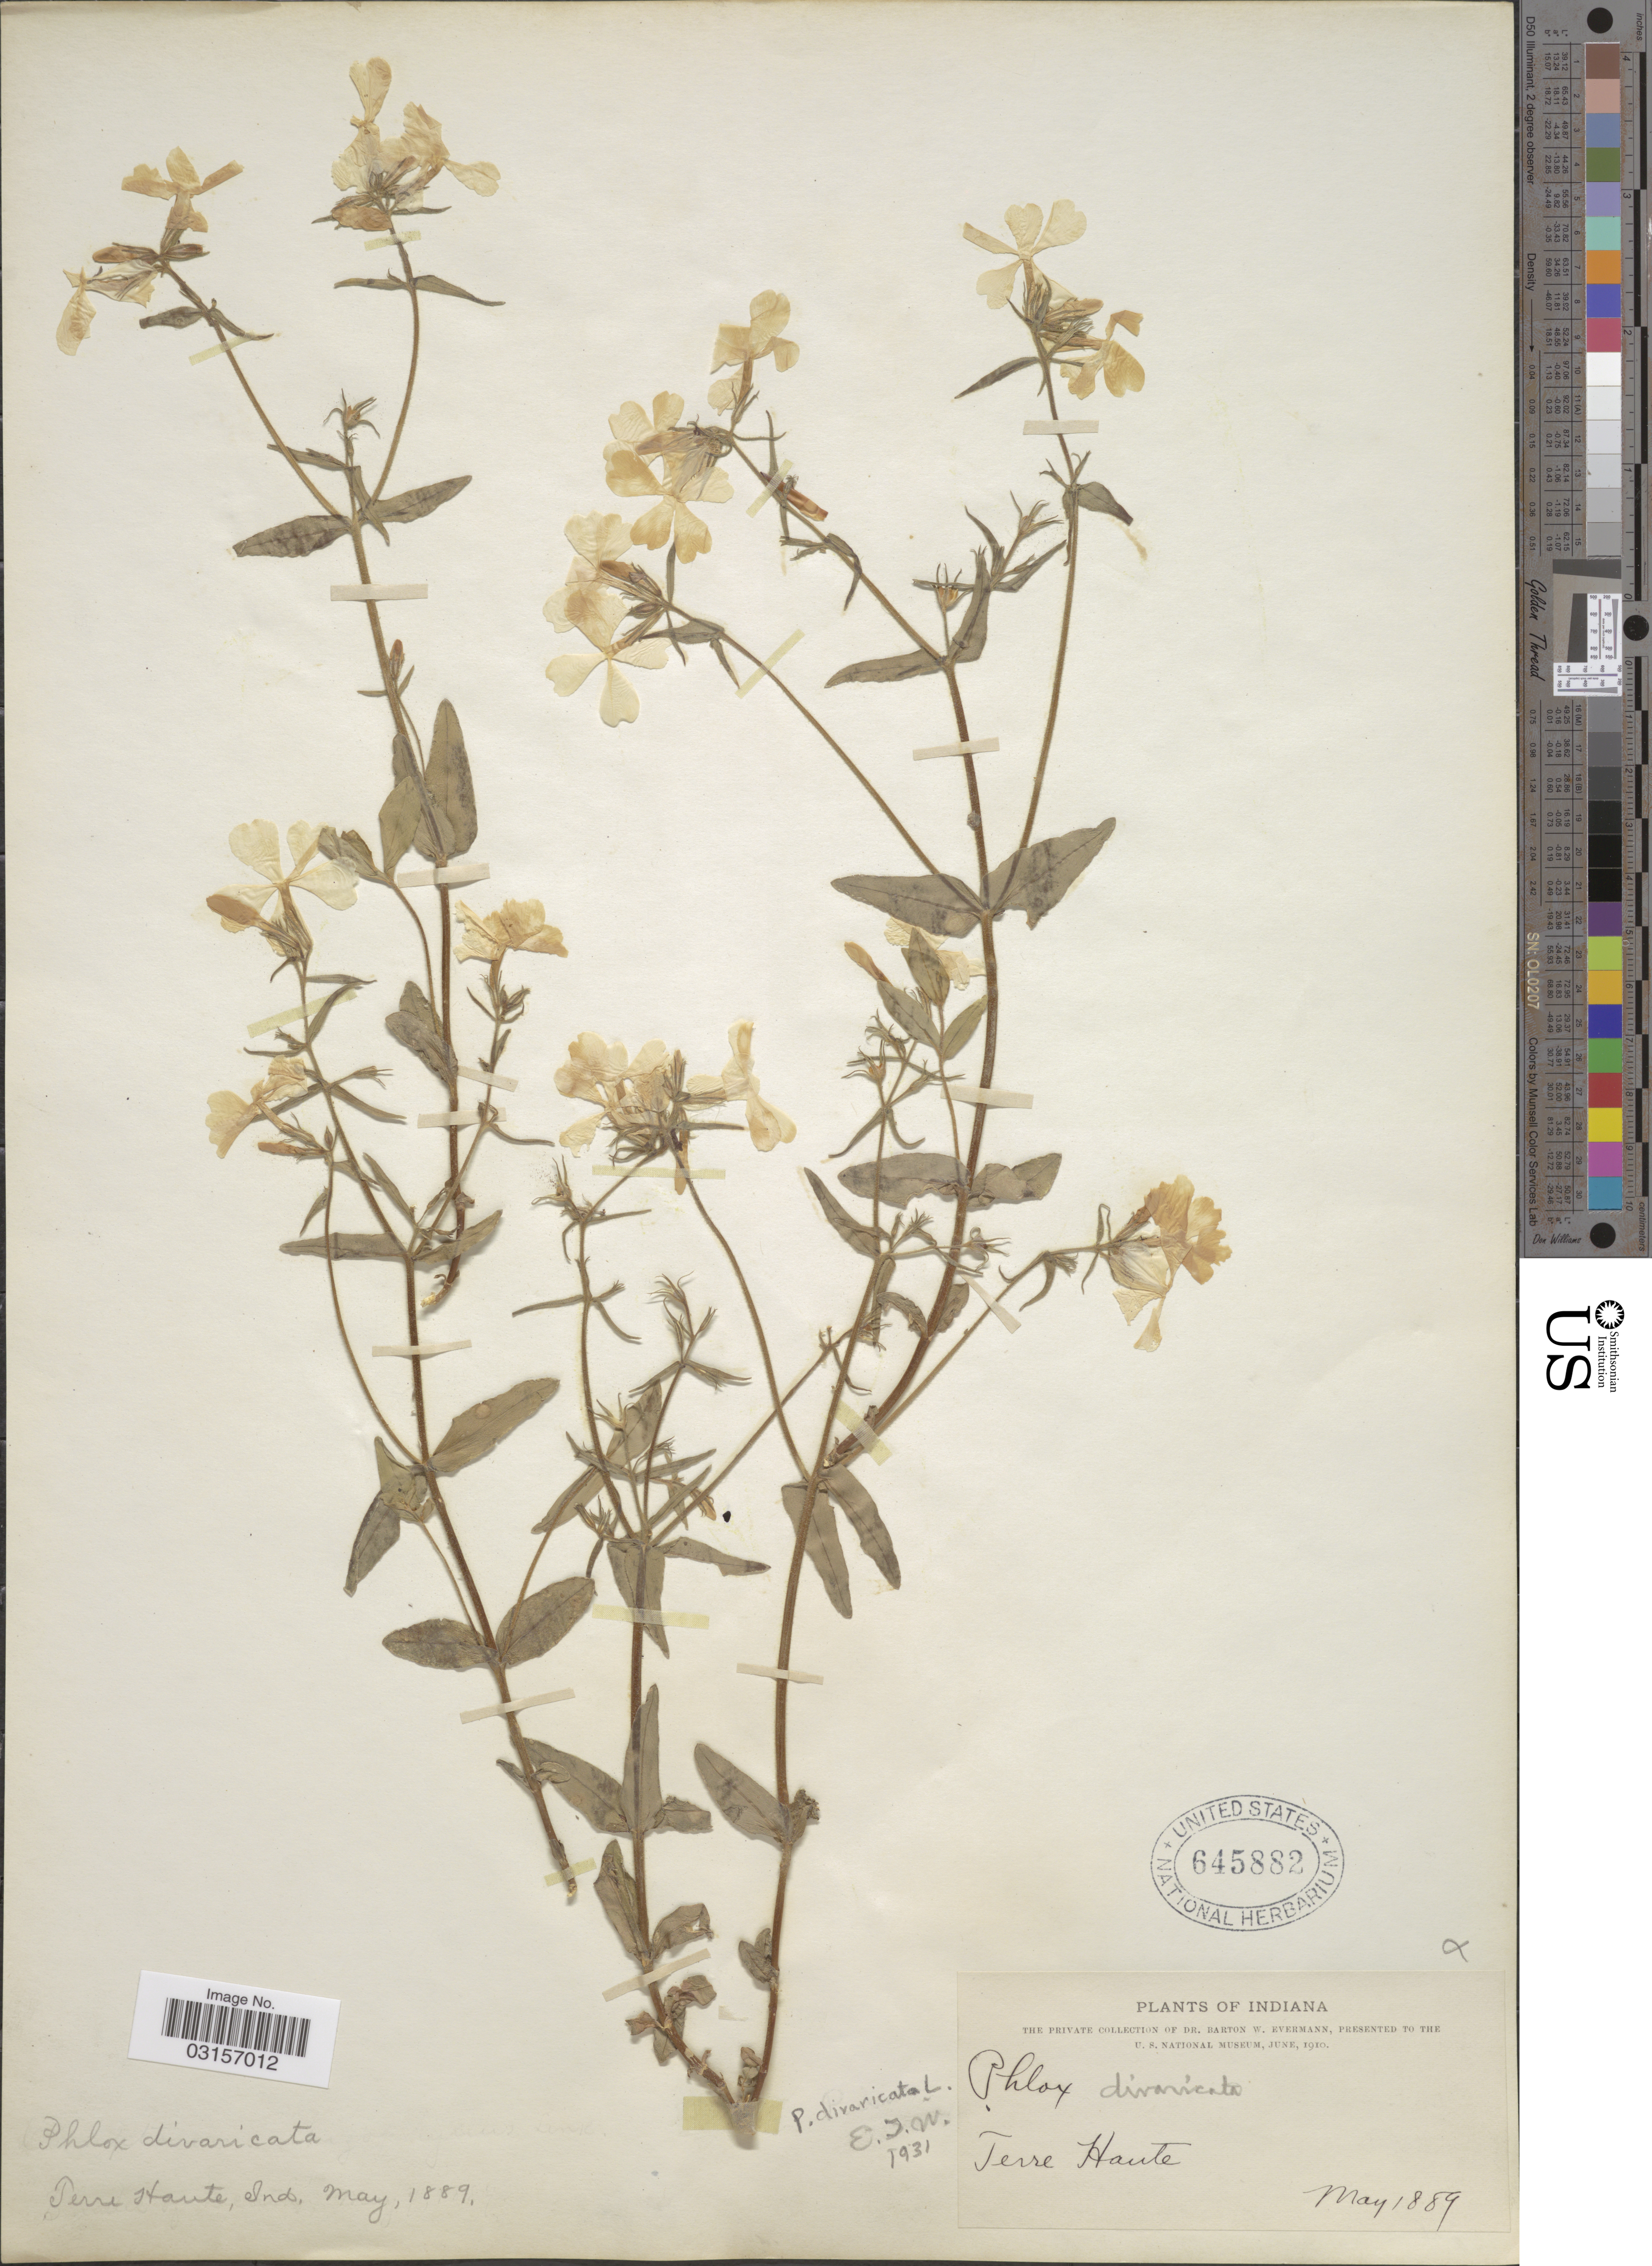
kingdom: Plantae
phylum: Tracheophyta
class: Magnoliopsida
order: Ericales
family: Polemoniaceae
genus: Phlox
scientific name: Phlox divaricata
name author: L.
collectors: B. W. Evermann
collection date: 1889-05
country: United States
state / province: Indiana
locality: Terre Haute.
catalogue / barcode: US 645882